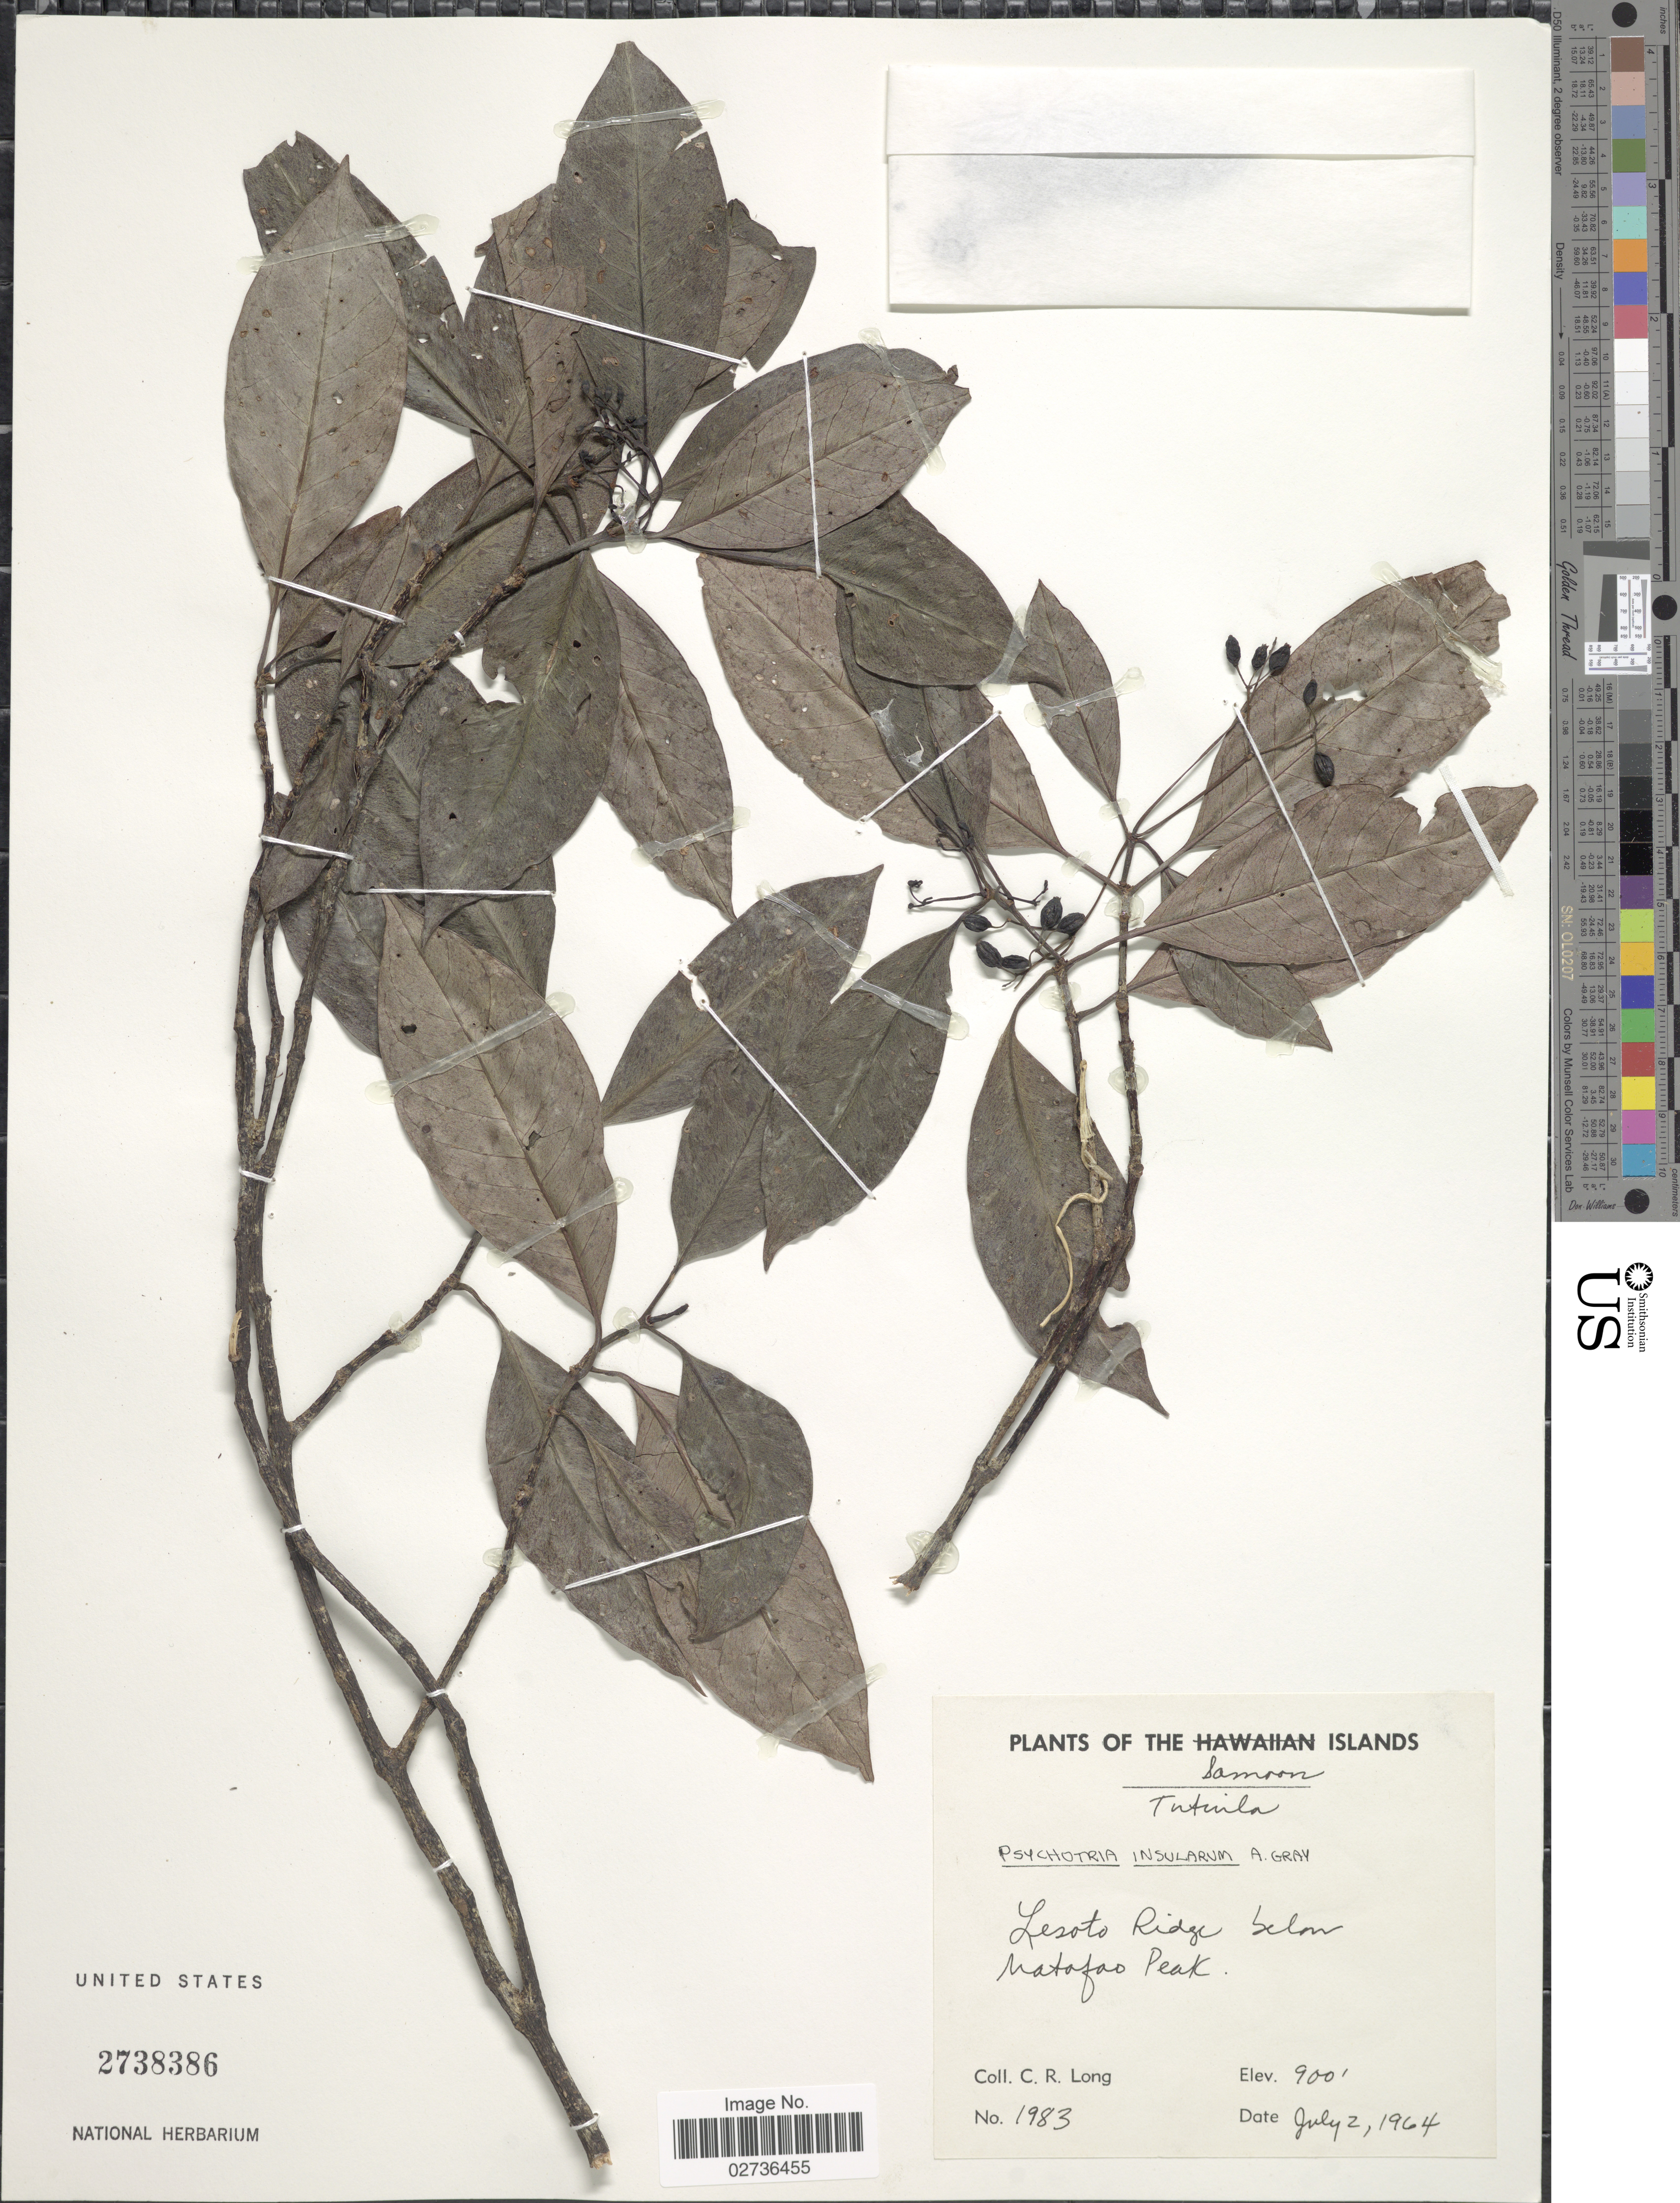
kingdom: Plantae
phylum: Tracheophyta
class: Magnoliopsida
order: Gentianales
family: Rubiaceae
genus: Psychotria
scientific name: Psychotria insularum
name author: A. Gray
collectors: C. R. Long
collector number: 1983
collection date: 1964-07-02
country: American Samoa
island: Tutuila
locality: The Samoan Islands, Tutuila, Lesoto Ridge below Matafao Peak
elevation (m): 274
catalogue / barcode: US 2738386